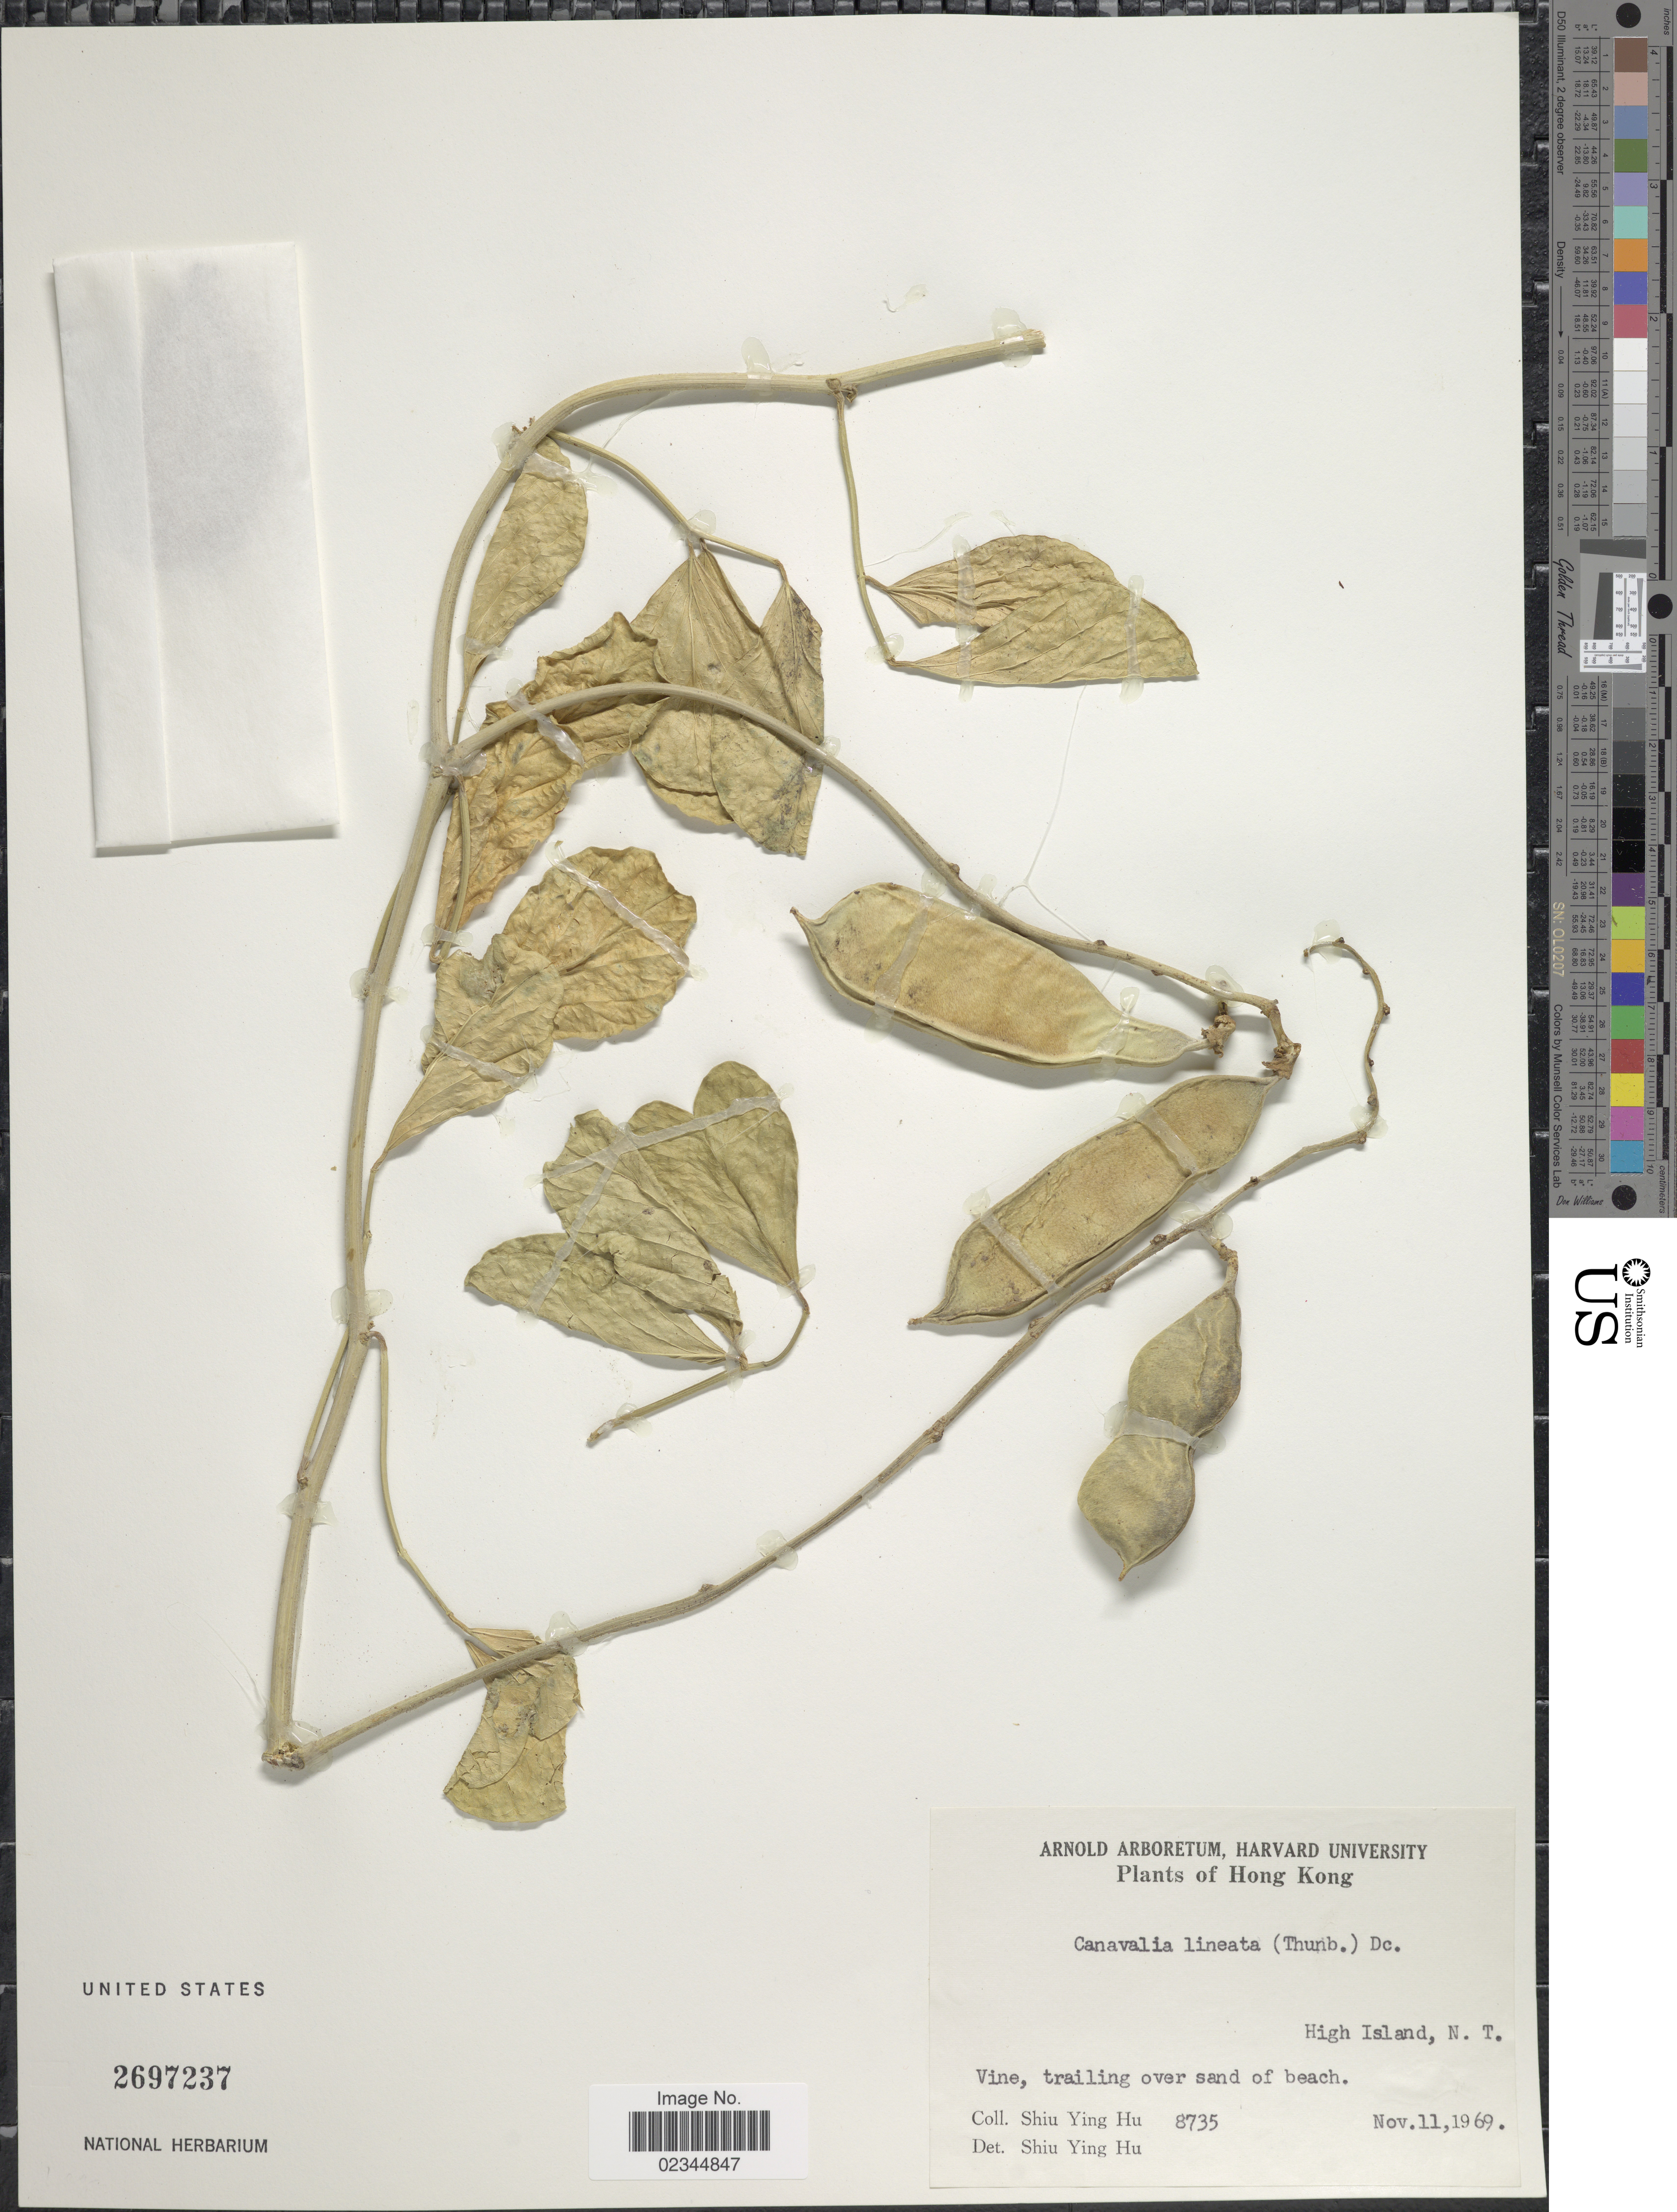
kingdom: Plantae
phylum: Tracheophyta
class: Magnoliopsida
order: Fabales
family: Fabaceae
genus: Canavalia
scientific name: Canavalia lineata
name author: (Thunb.) DC.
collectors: S. Y. Hu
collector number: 8735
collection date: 1969-11-11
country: China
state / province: Hong Kong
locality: High Island, N. T.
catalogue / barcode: US 2697237